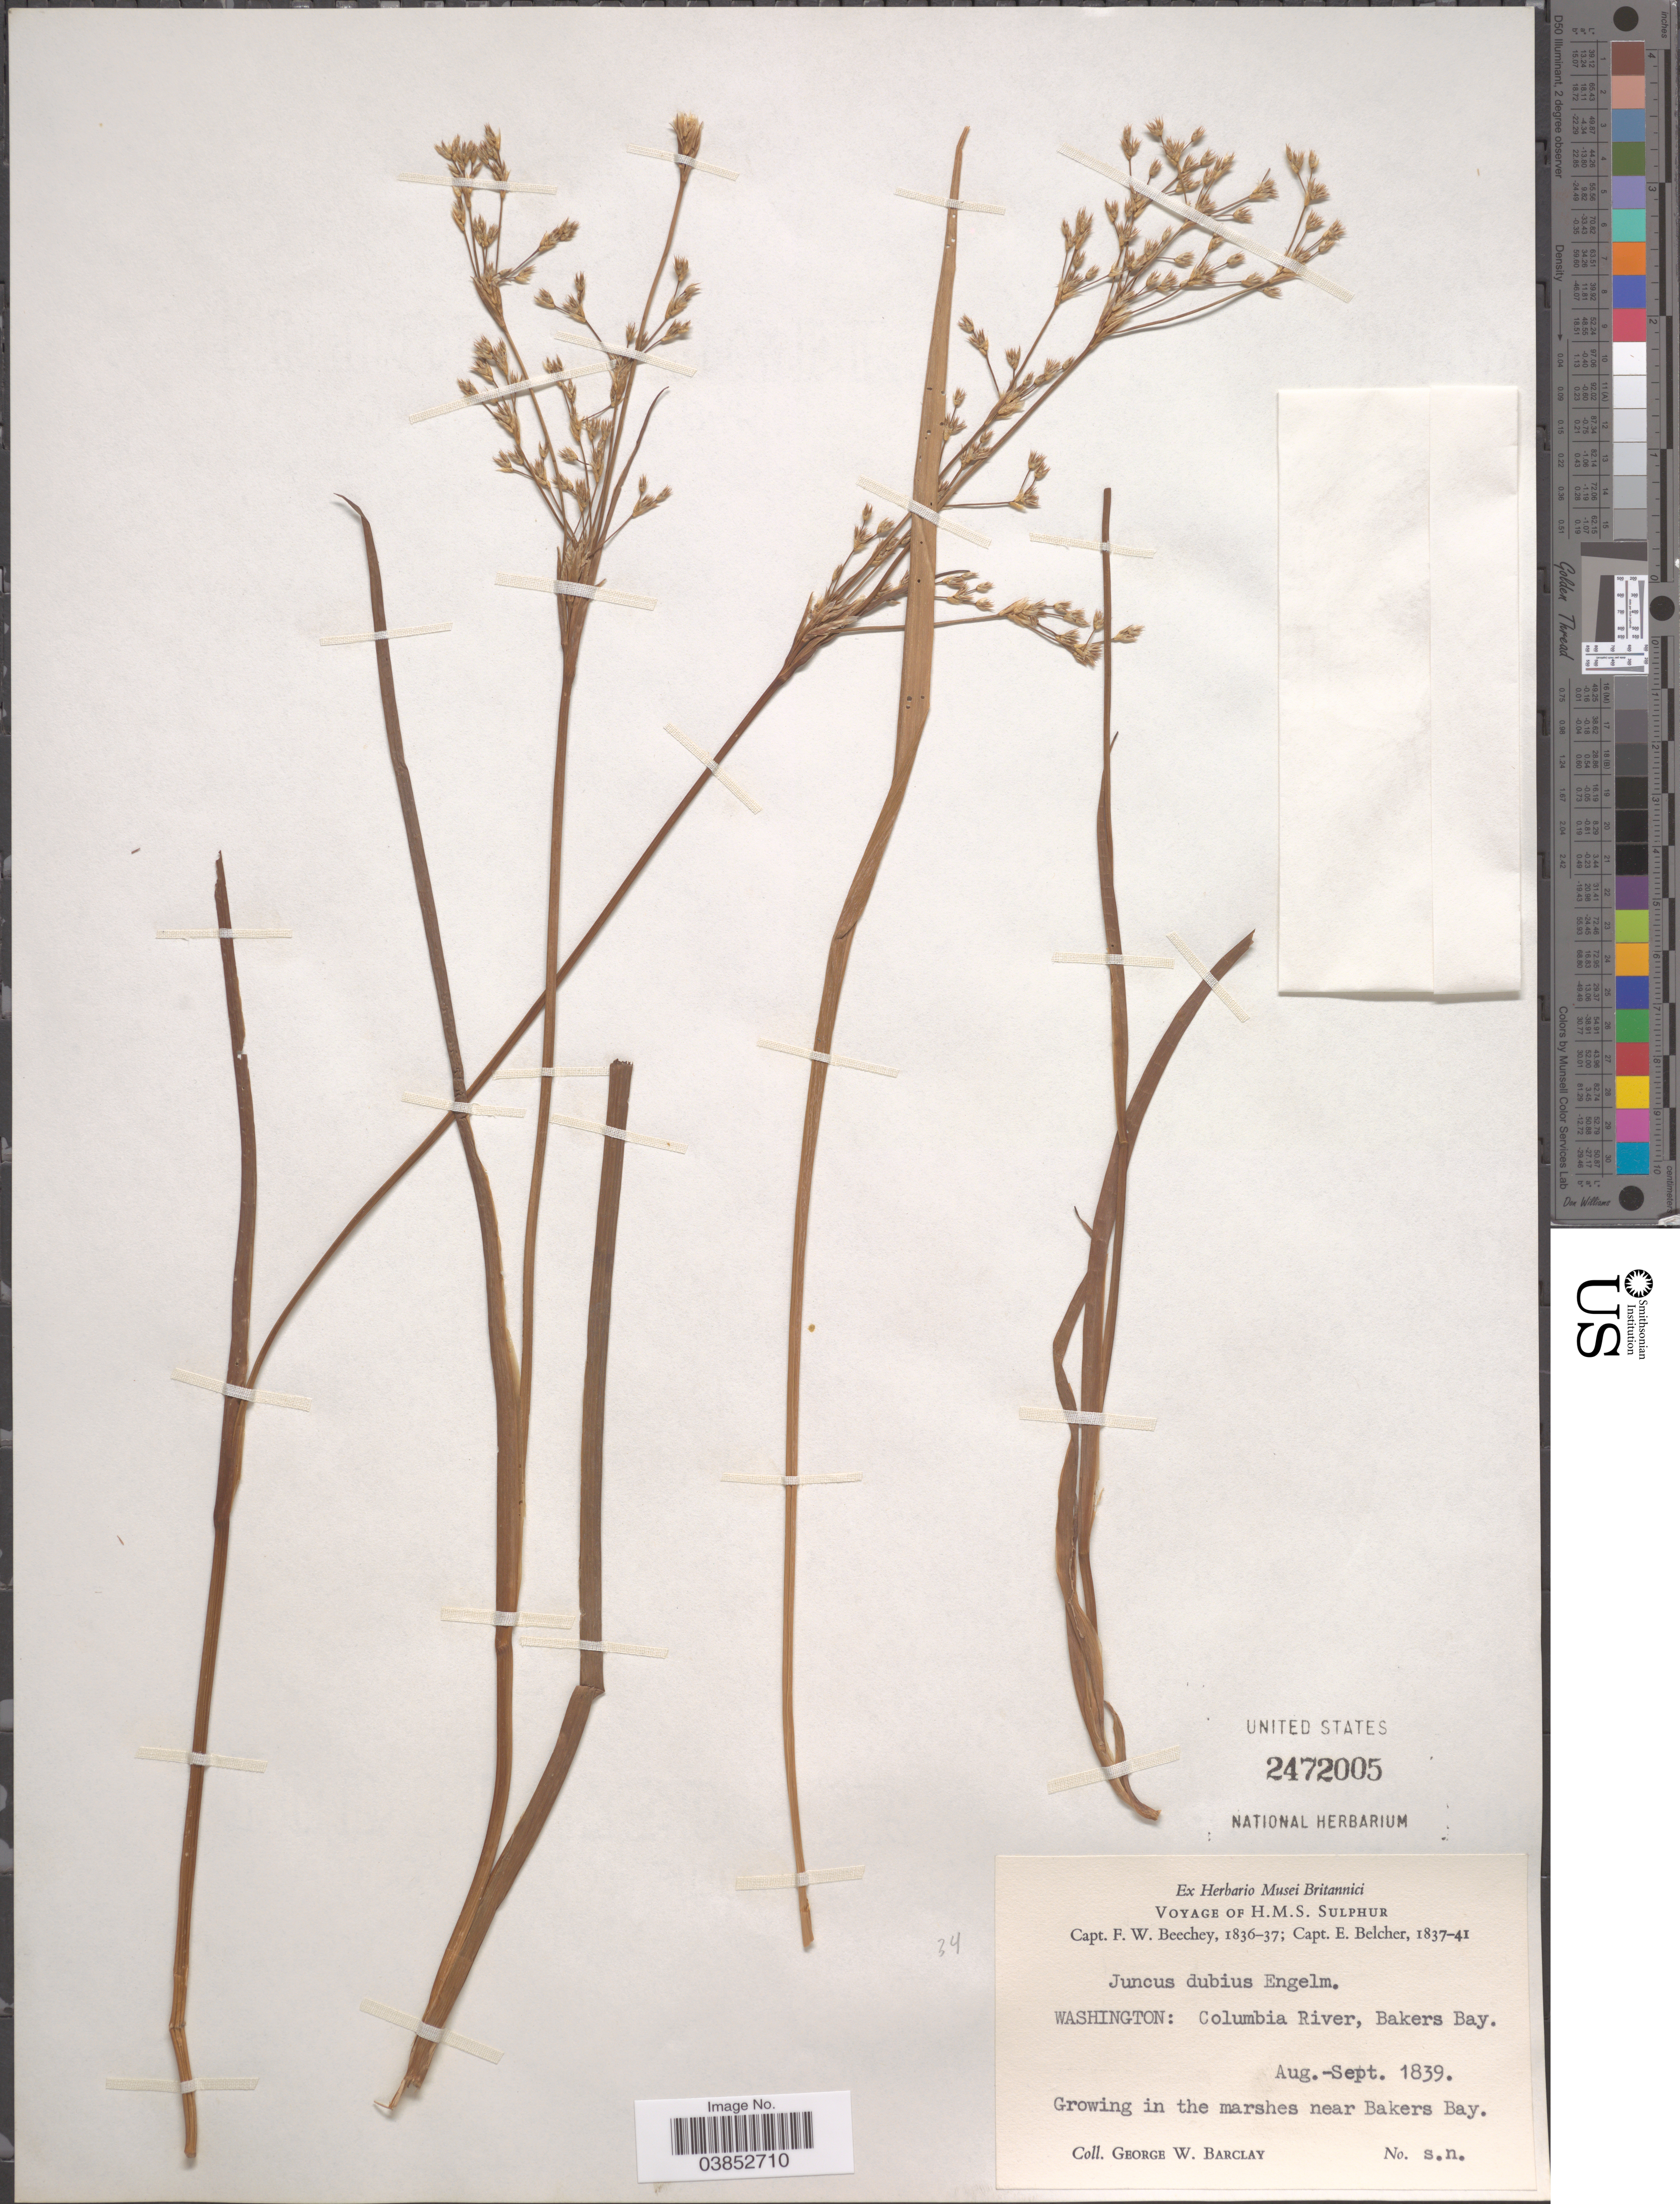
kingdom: Plantae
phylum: Tracheophyta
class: Liliopsida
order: Poales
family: Juncaceae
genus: Juncus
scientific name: Juncus dubius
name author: Engelm.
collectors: G. W. Barclay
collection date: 1839-08/1839-09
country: United States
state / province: Washington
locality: Columbia River, Bakers Bay. In the marshes near Bakers Bay.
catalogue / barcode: US 2472005